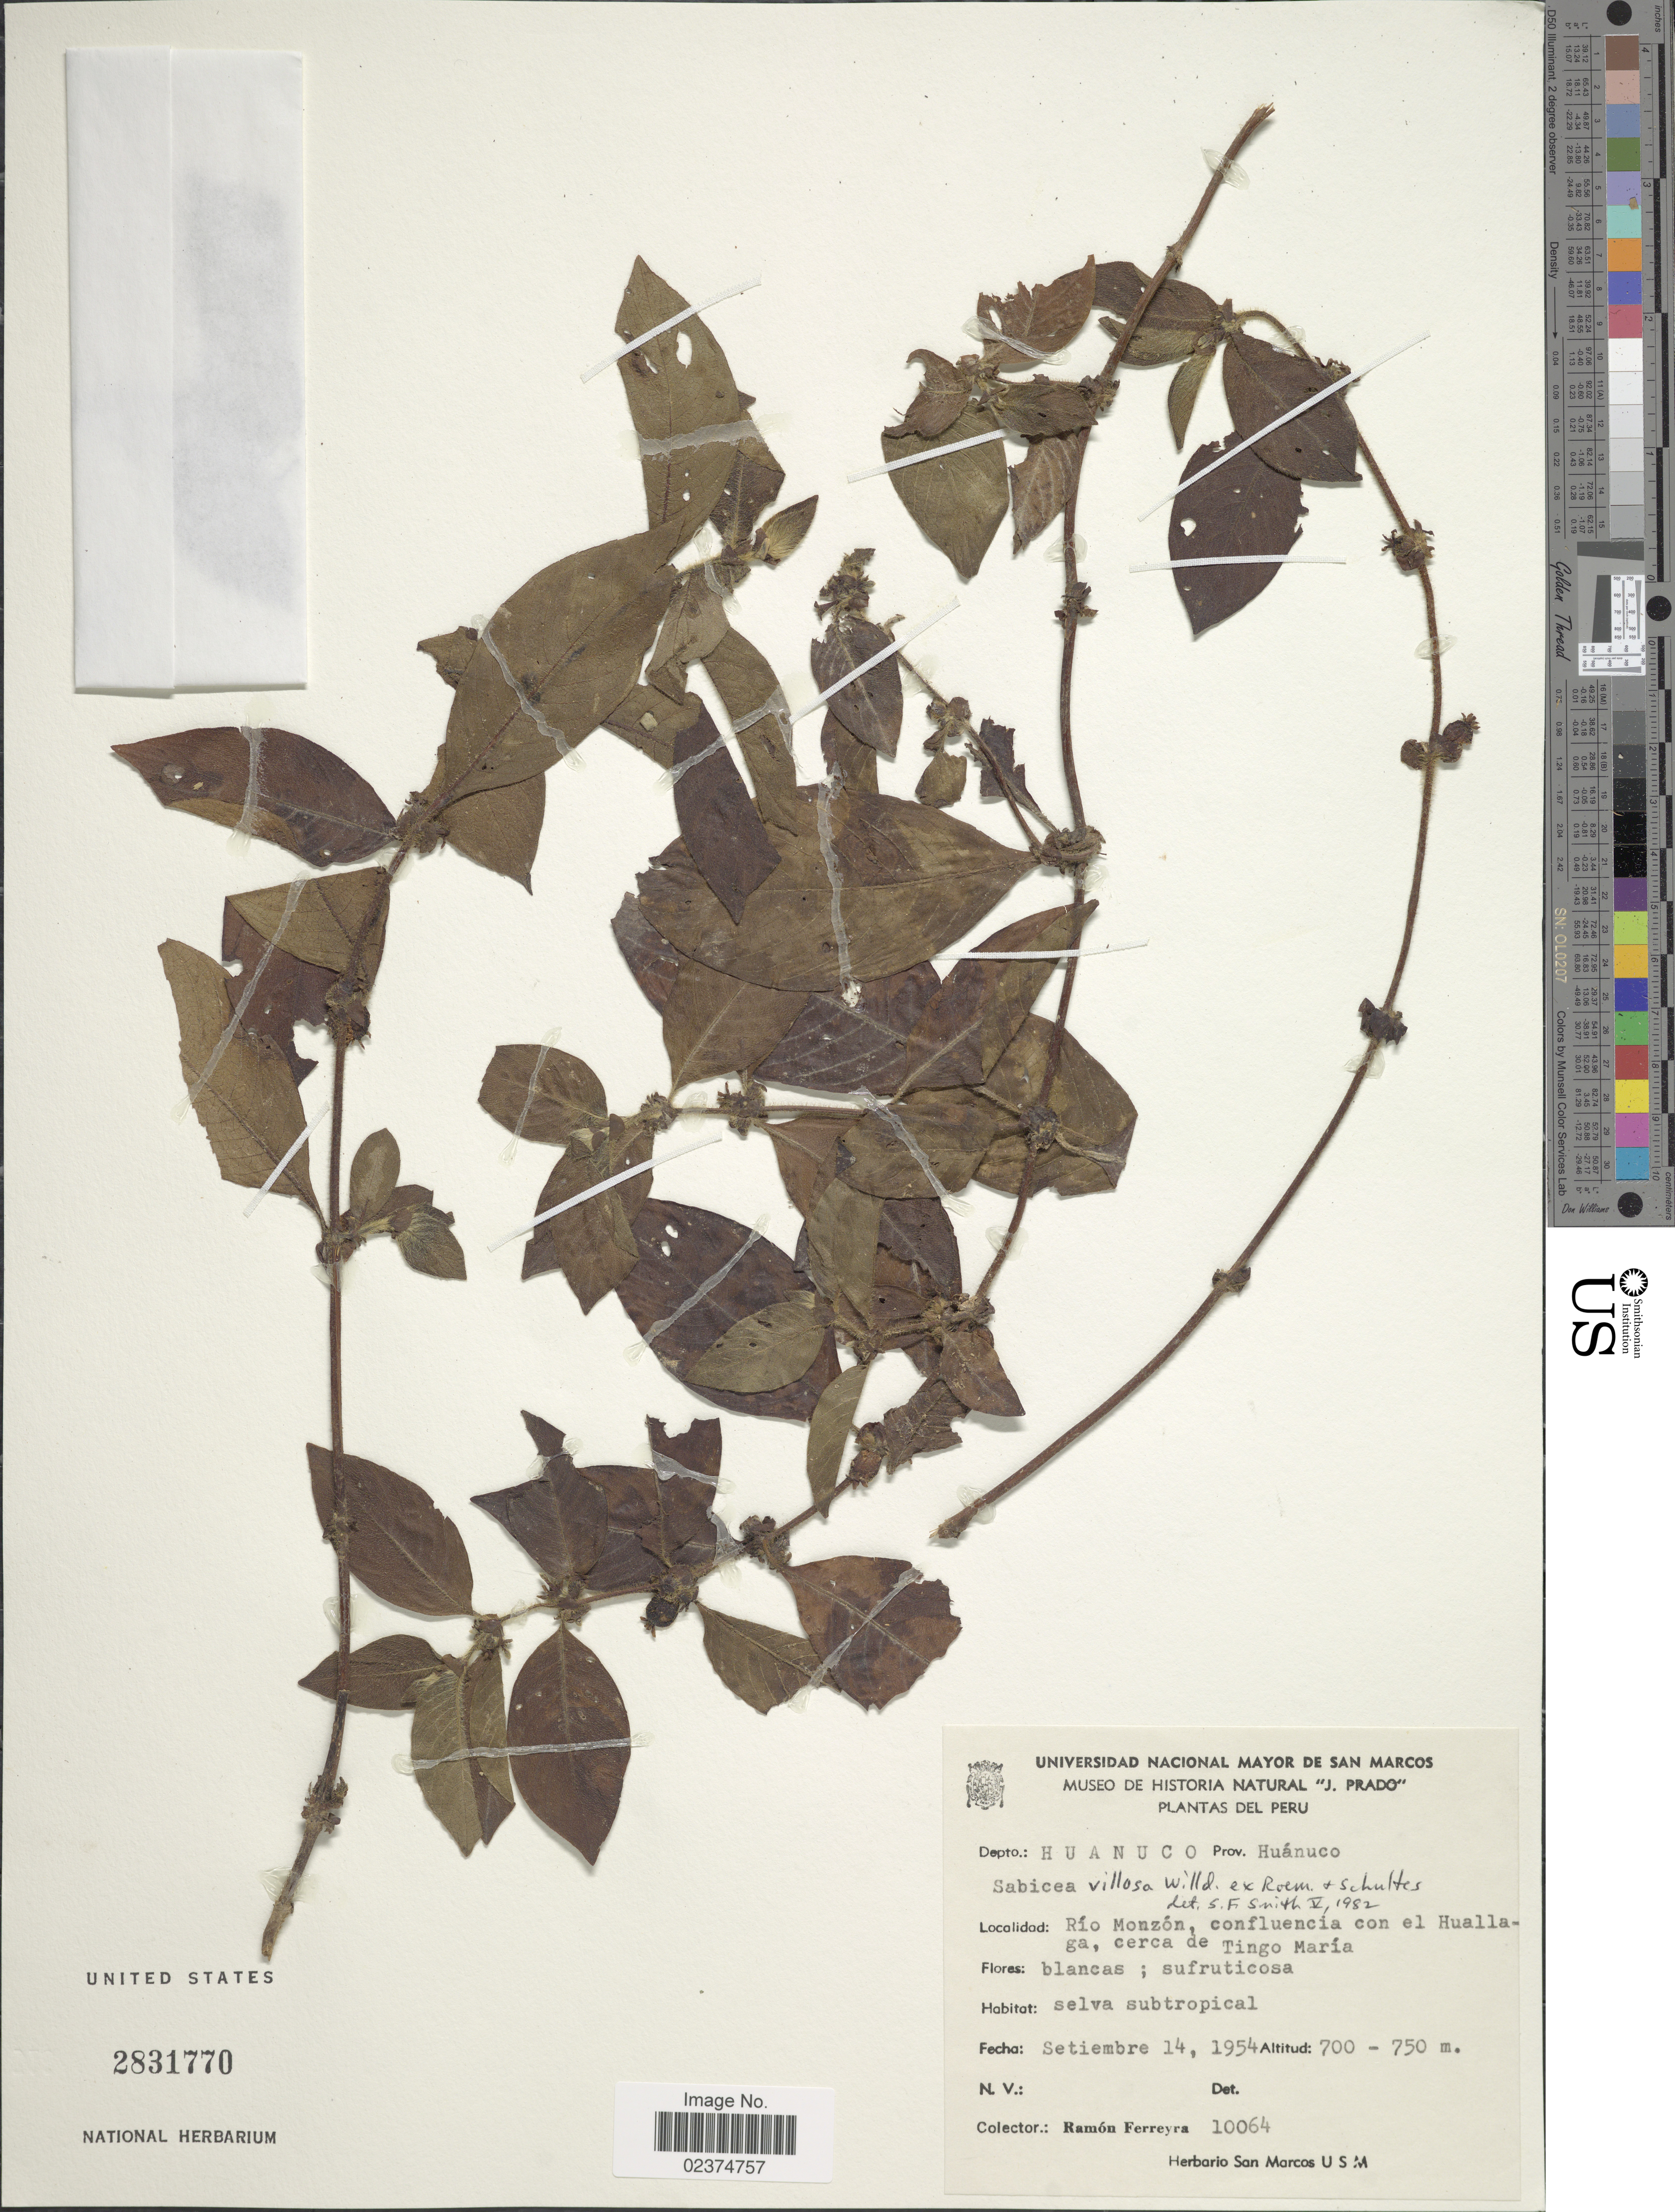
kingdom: Plantae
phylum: Tracheophyta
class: Magnoliopsida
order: Gentianales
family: Rubiaceae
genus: Sabicea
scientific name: Sabicea villosa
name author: Willd. ex Roem. & Schult.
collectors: R. A. Ferreyra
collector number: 10064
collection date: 1954-09-14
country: Peru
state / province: Huánuco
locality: Depto.: Huanuco, Prov. Huanuco, Rio Monzon, confluencia con el Haillaga, cerca de Tingo Maria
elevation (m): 700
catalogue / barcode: US 2831770